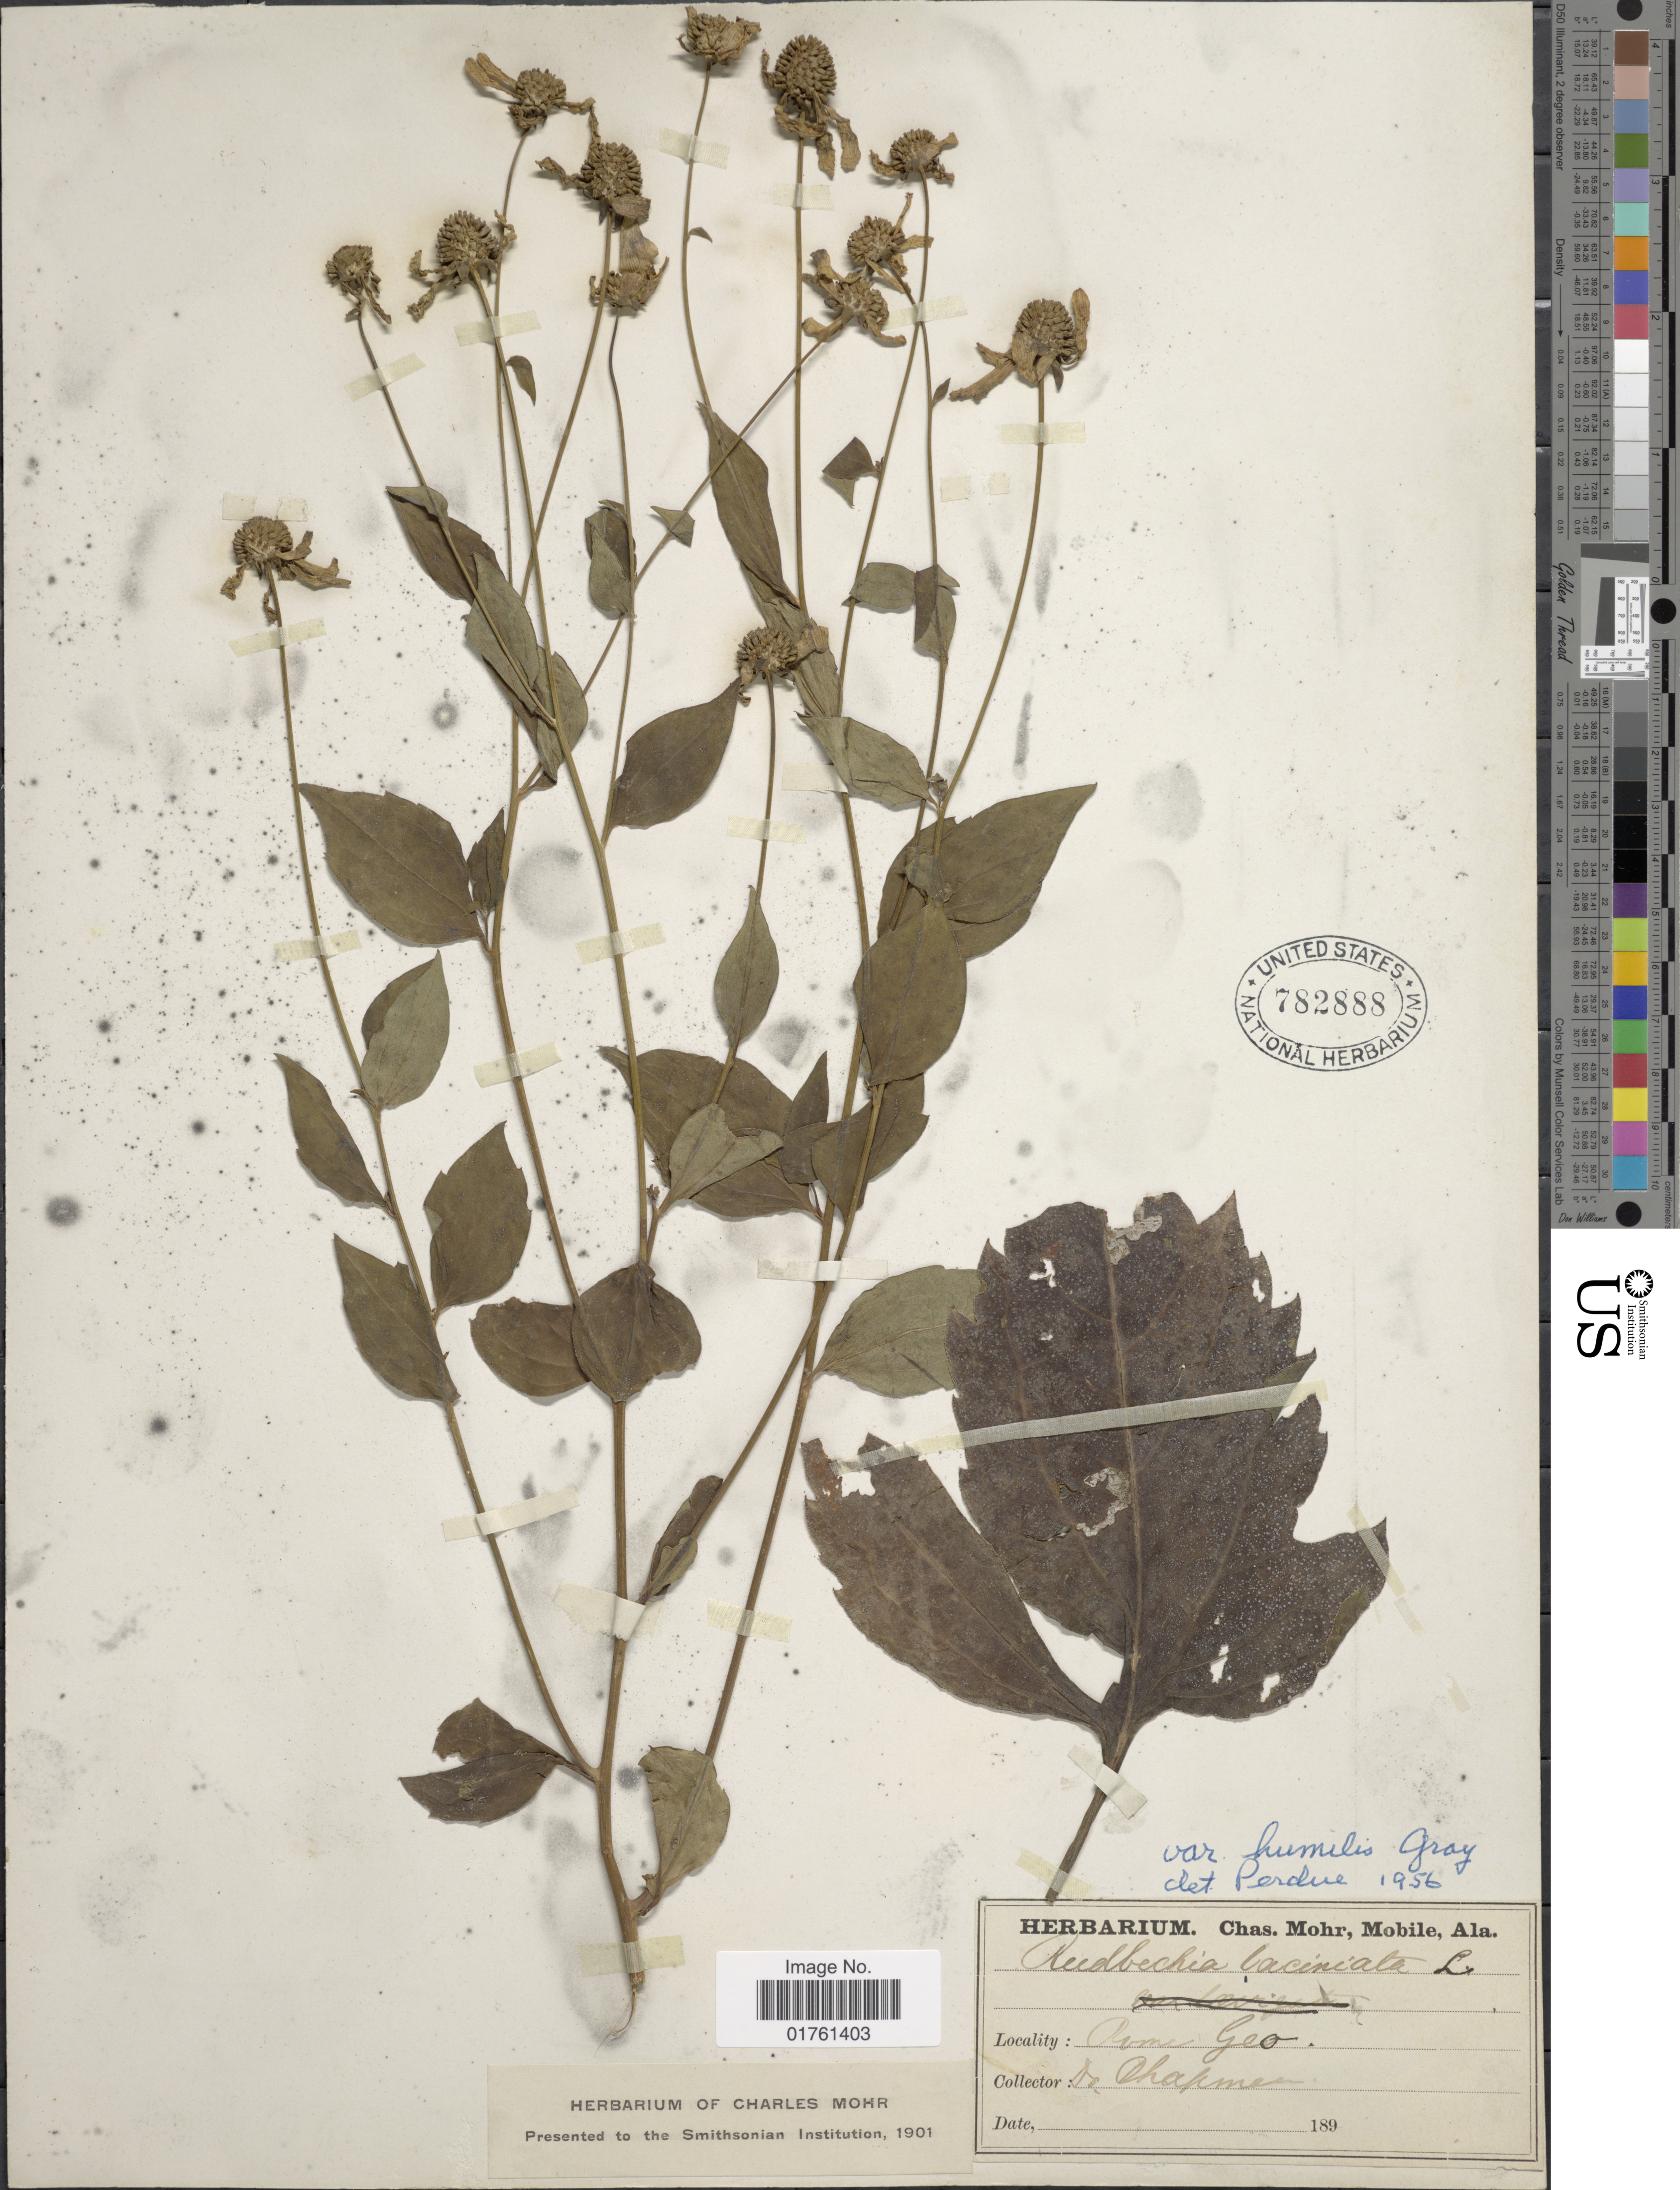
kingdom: Plantae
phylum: Tracheophyta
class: Magnoliopsida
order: Asterales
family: Asteraceae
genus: Rudbeckia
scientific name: Rudbeckia laciniata var. humulis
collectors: A. Chapman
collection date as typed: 189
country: United States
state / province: Georgia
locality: Rome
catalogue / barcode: US 782888